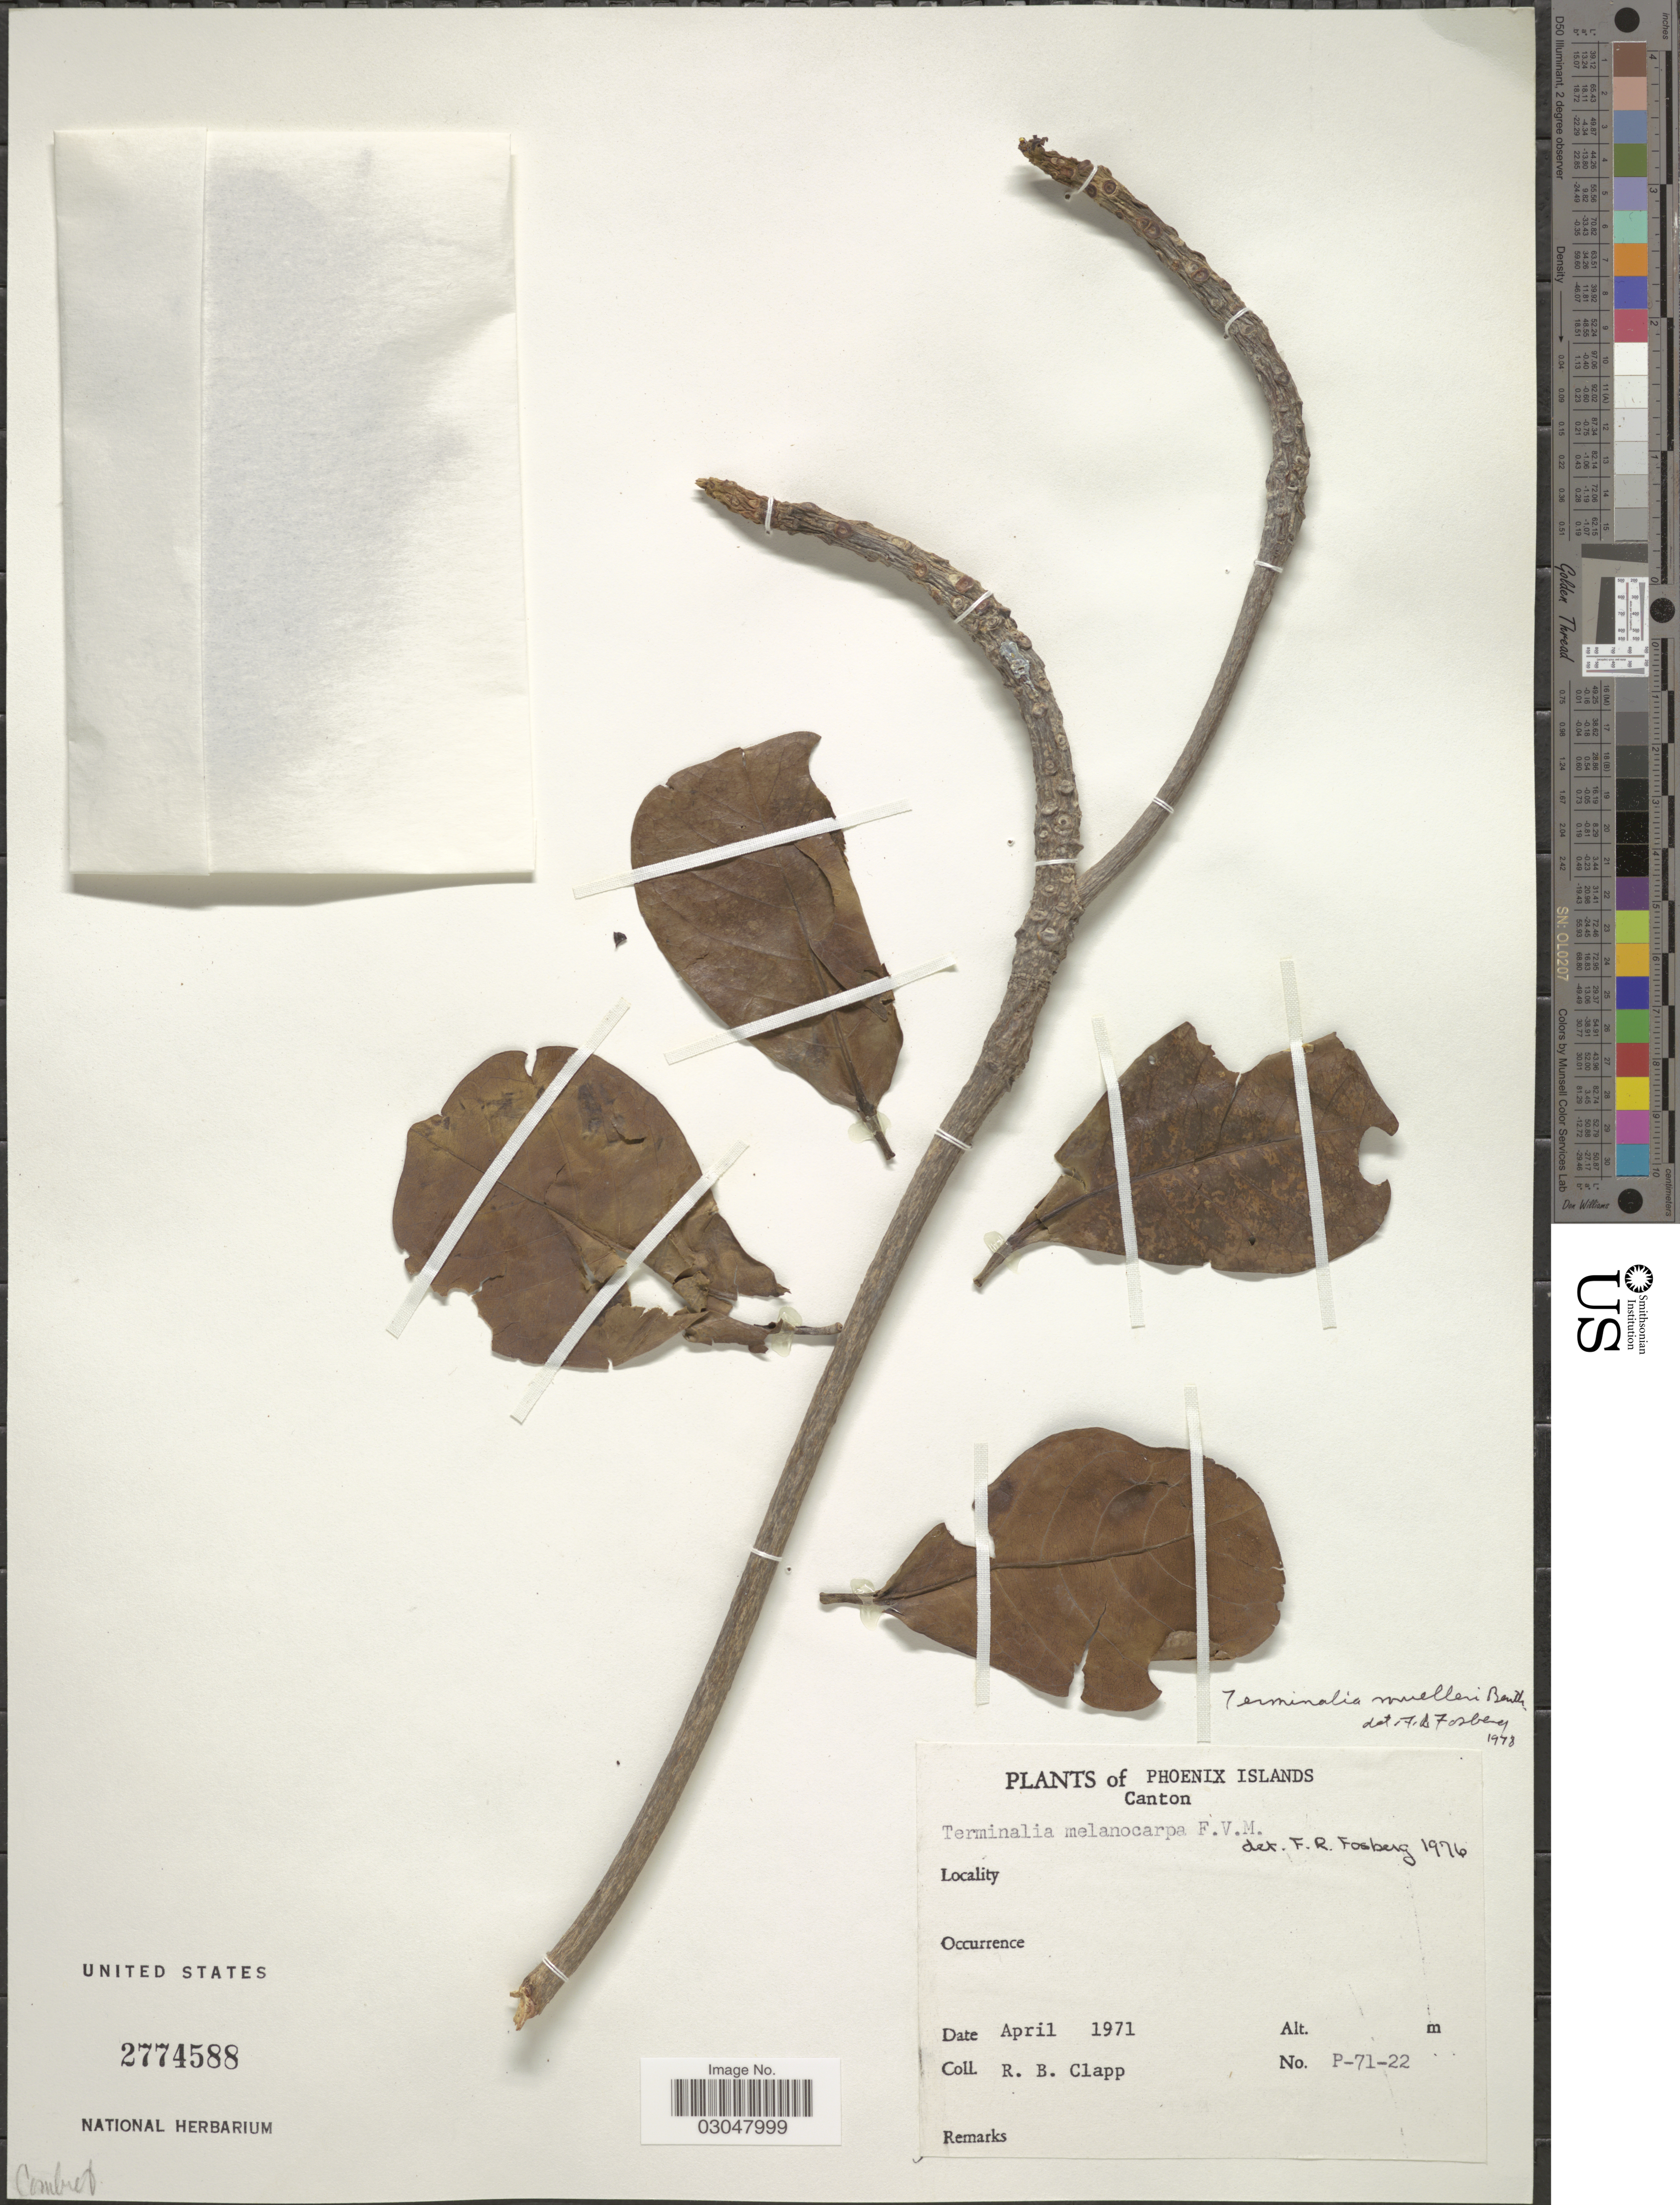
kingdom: Plantae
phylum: Tracheophyta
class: Magnoliopsida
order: Myrtales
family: Combretaceae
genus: Terminalia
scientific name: Terminalia muelleri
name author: Benth.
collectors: R. B. Clapp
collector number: P-71-22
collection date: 1971-04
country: Kiribati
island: Kanton [Canton] Atoll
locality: Phoenix Islands. Canton.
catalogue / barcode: US 2774588